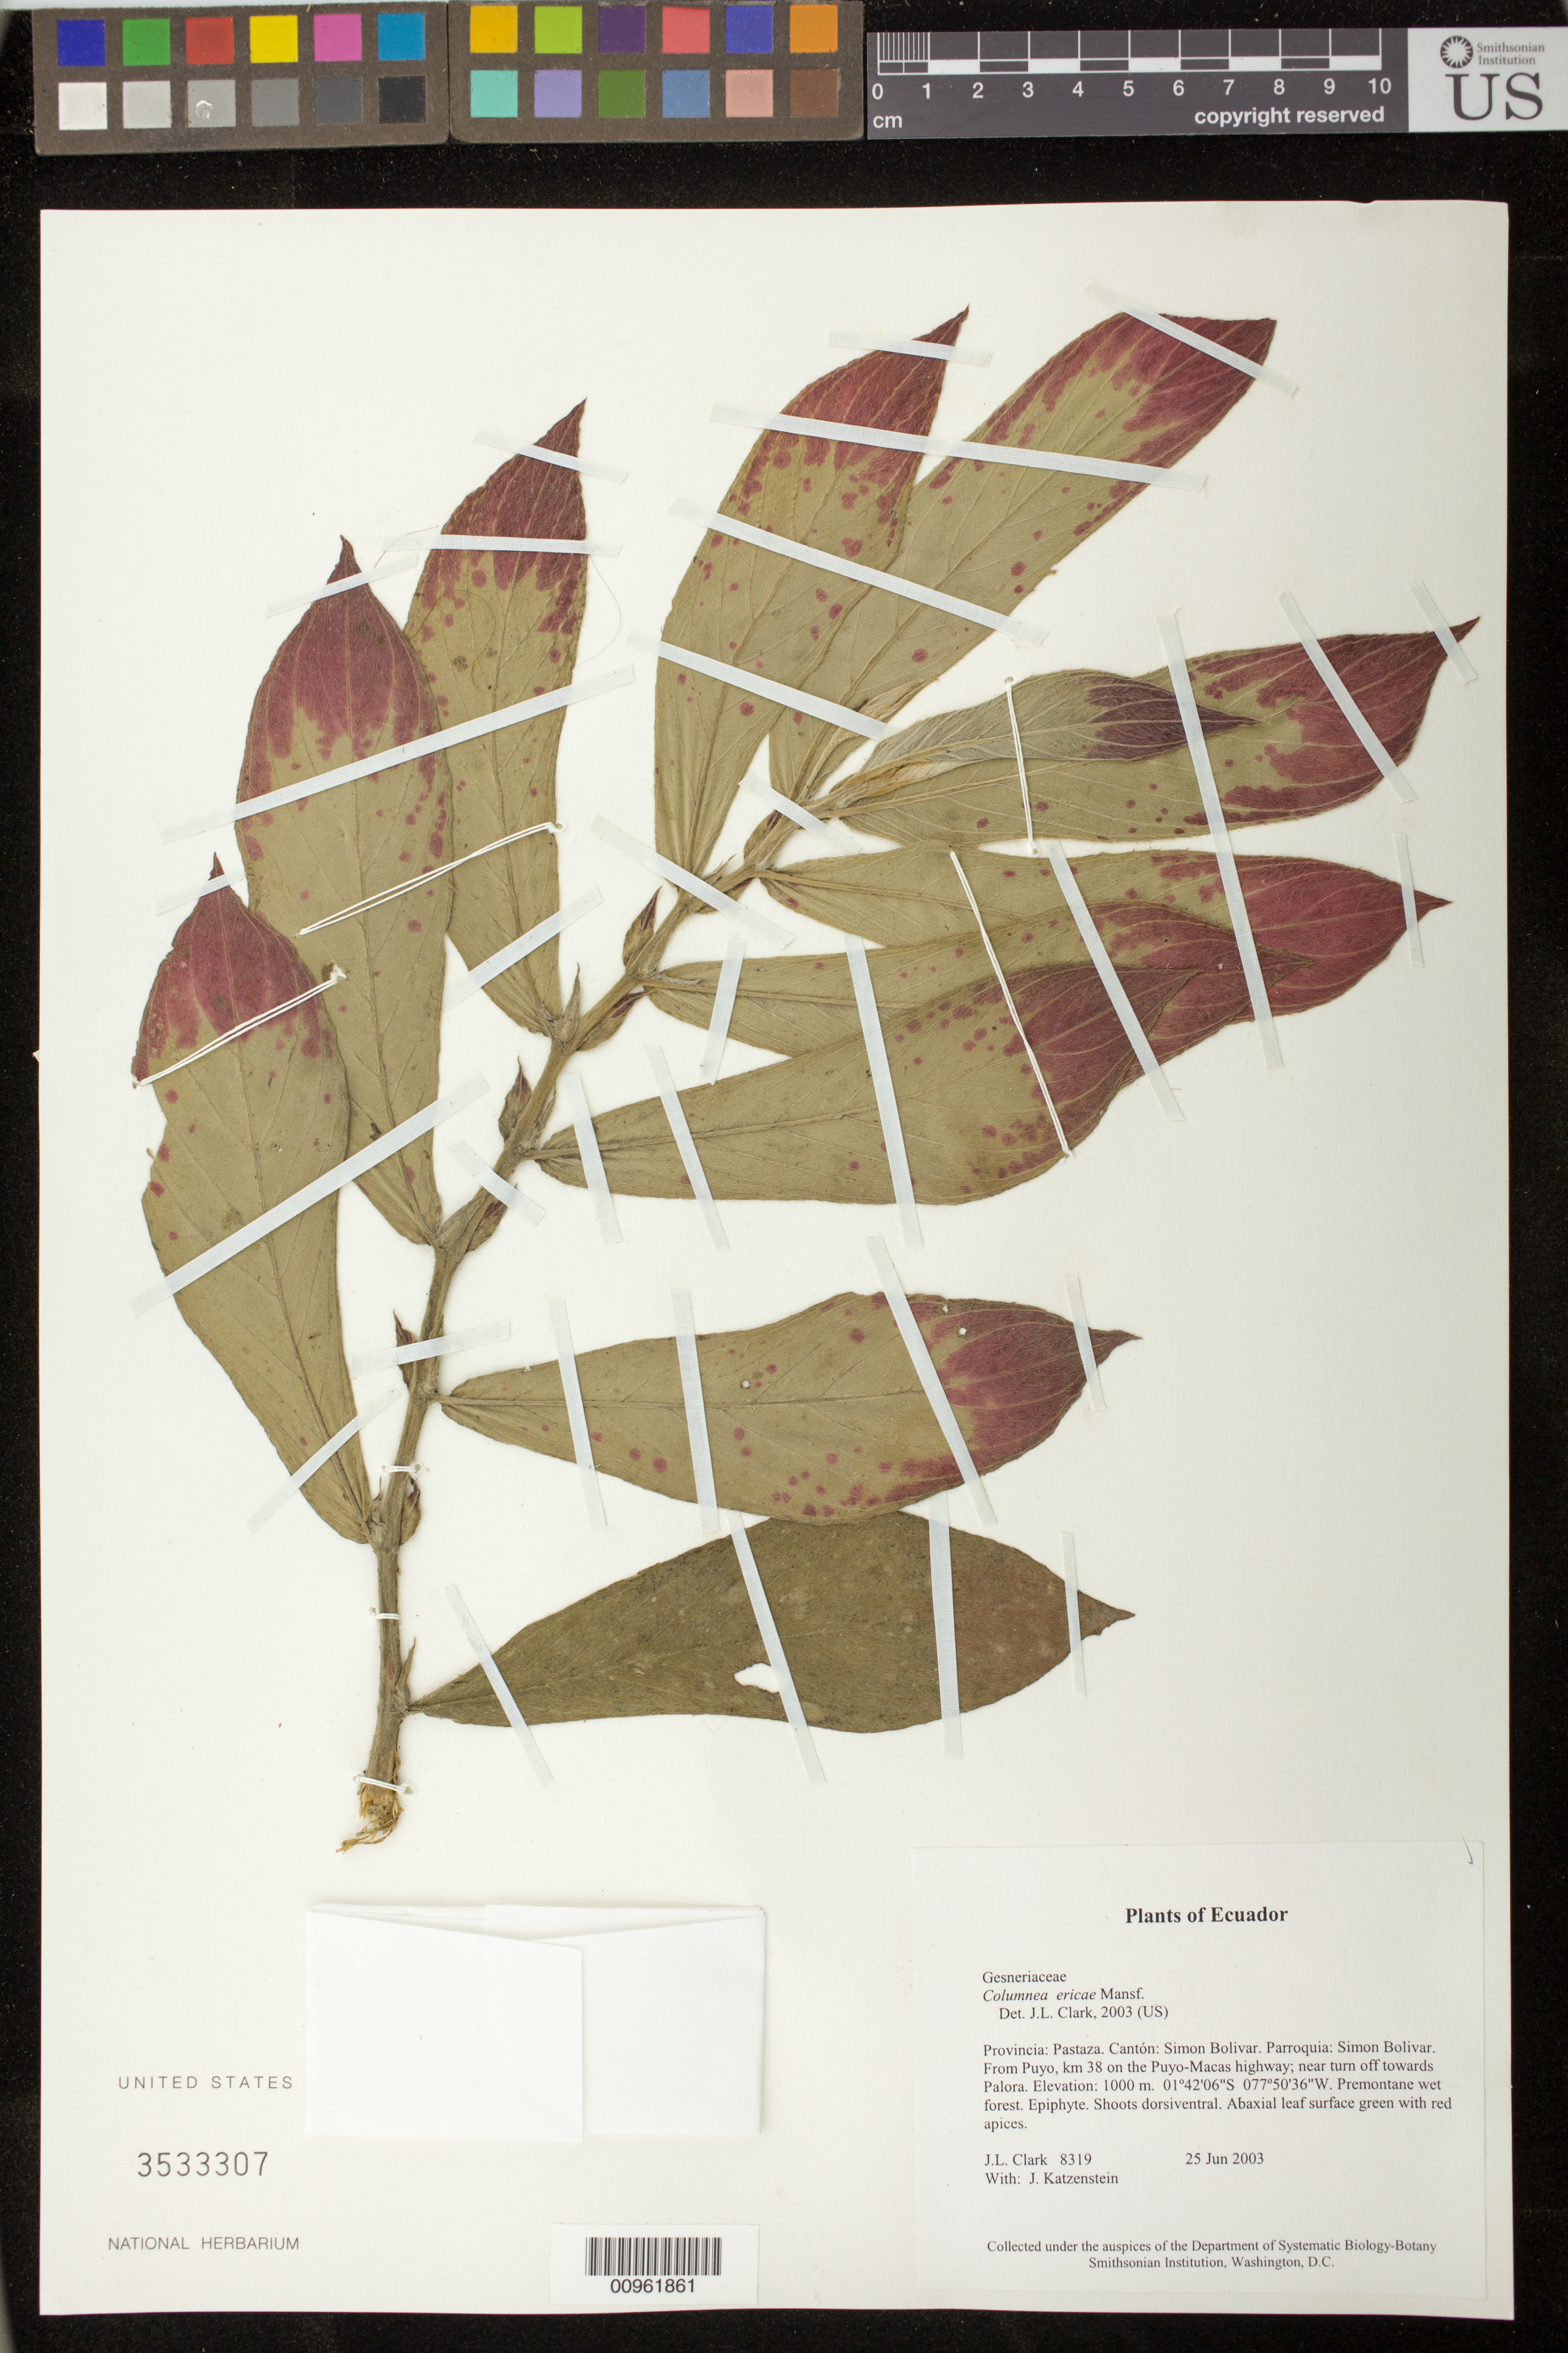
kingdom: Plantae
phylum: Tracheophyta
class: Magnoliopsida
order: Lamiales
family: Gesneriaceae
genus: Columnea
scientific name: Columnea ericae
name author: Mansf.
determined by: Clark, J. L., (SEL), The Marie Selby Botanical Garden (UNITED STATES)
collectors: J. L. Clark & J. Katzenstein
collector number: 8319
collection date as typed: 25 Jun 2003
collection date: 2003-06-25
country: Ecuador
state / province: Pastaza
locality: Simon Bolivar. Parroquia: Simon Bolivar. From Puyo, km 38 on the Puyo-Macas highway; near turn off towards Palora.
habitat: Premontane wet forest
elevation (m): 1000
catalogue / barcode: US 3533307